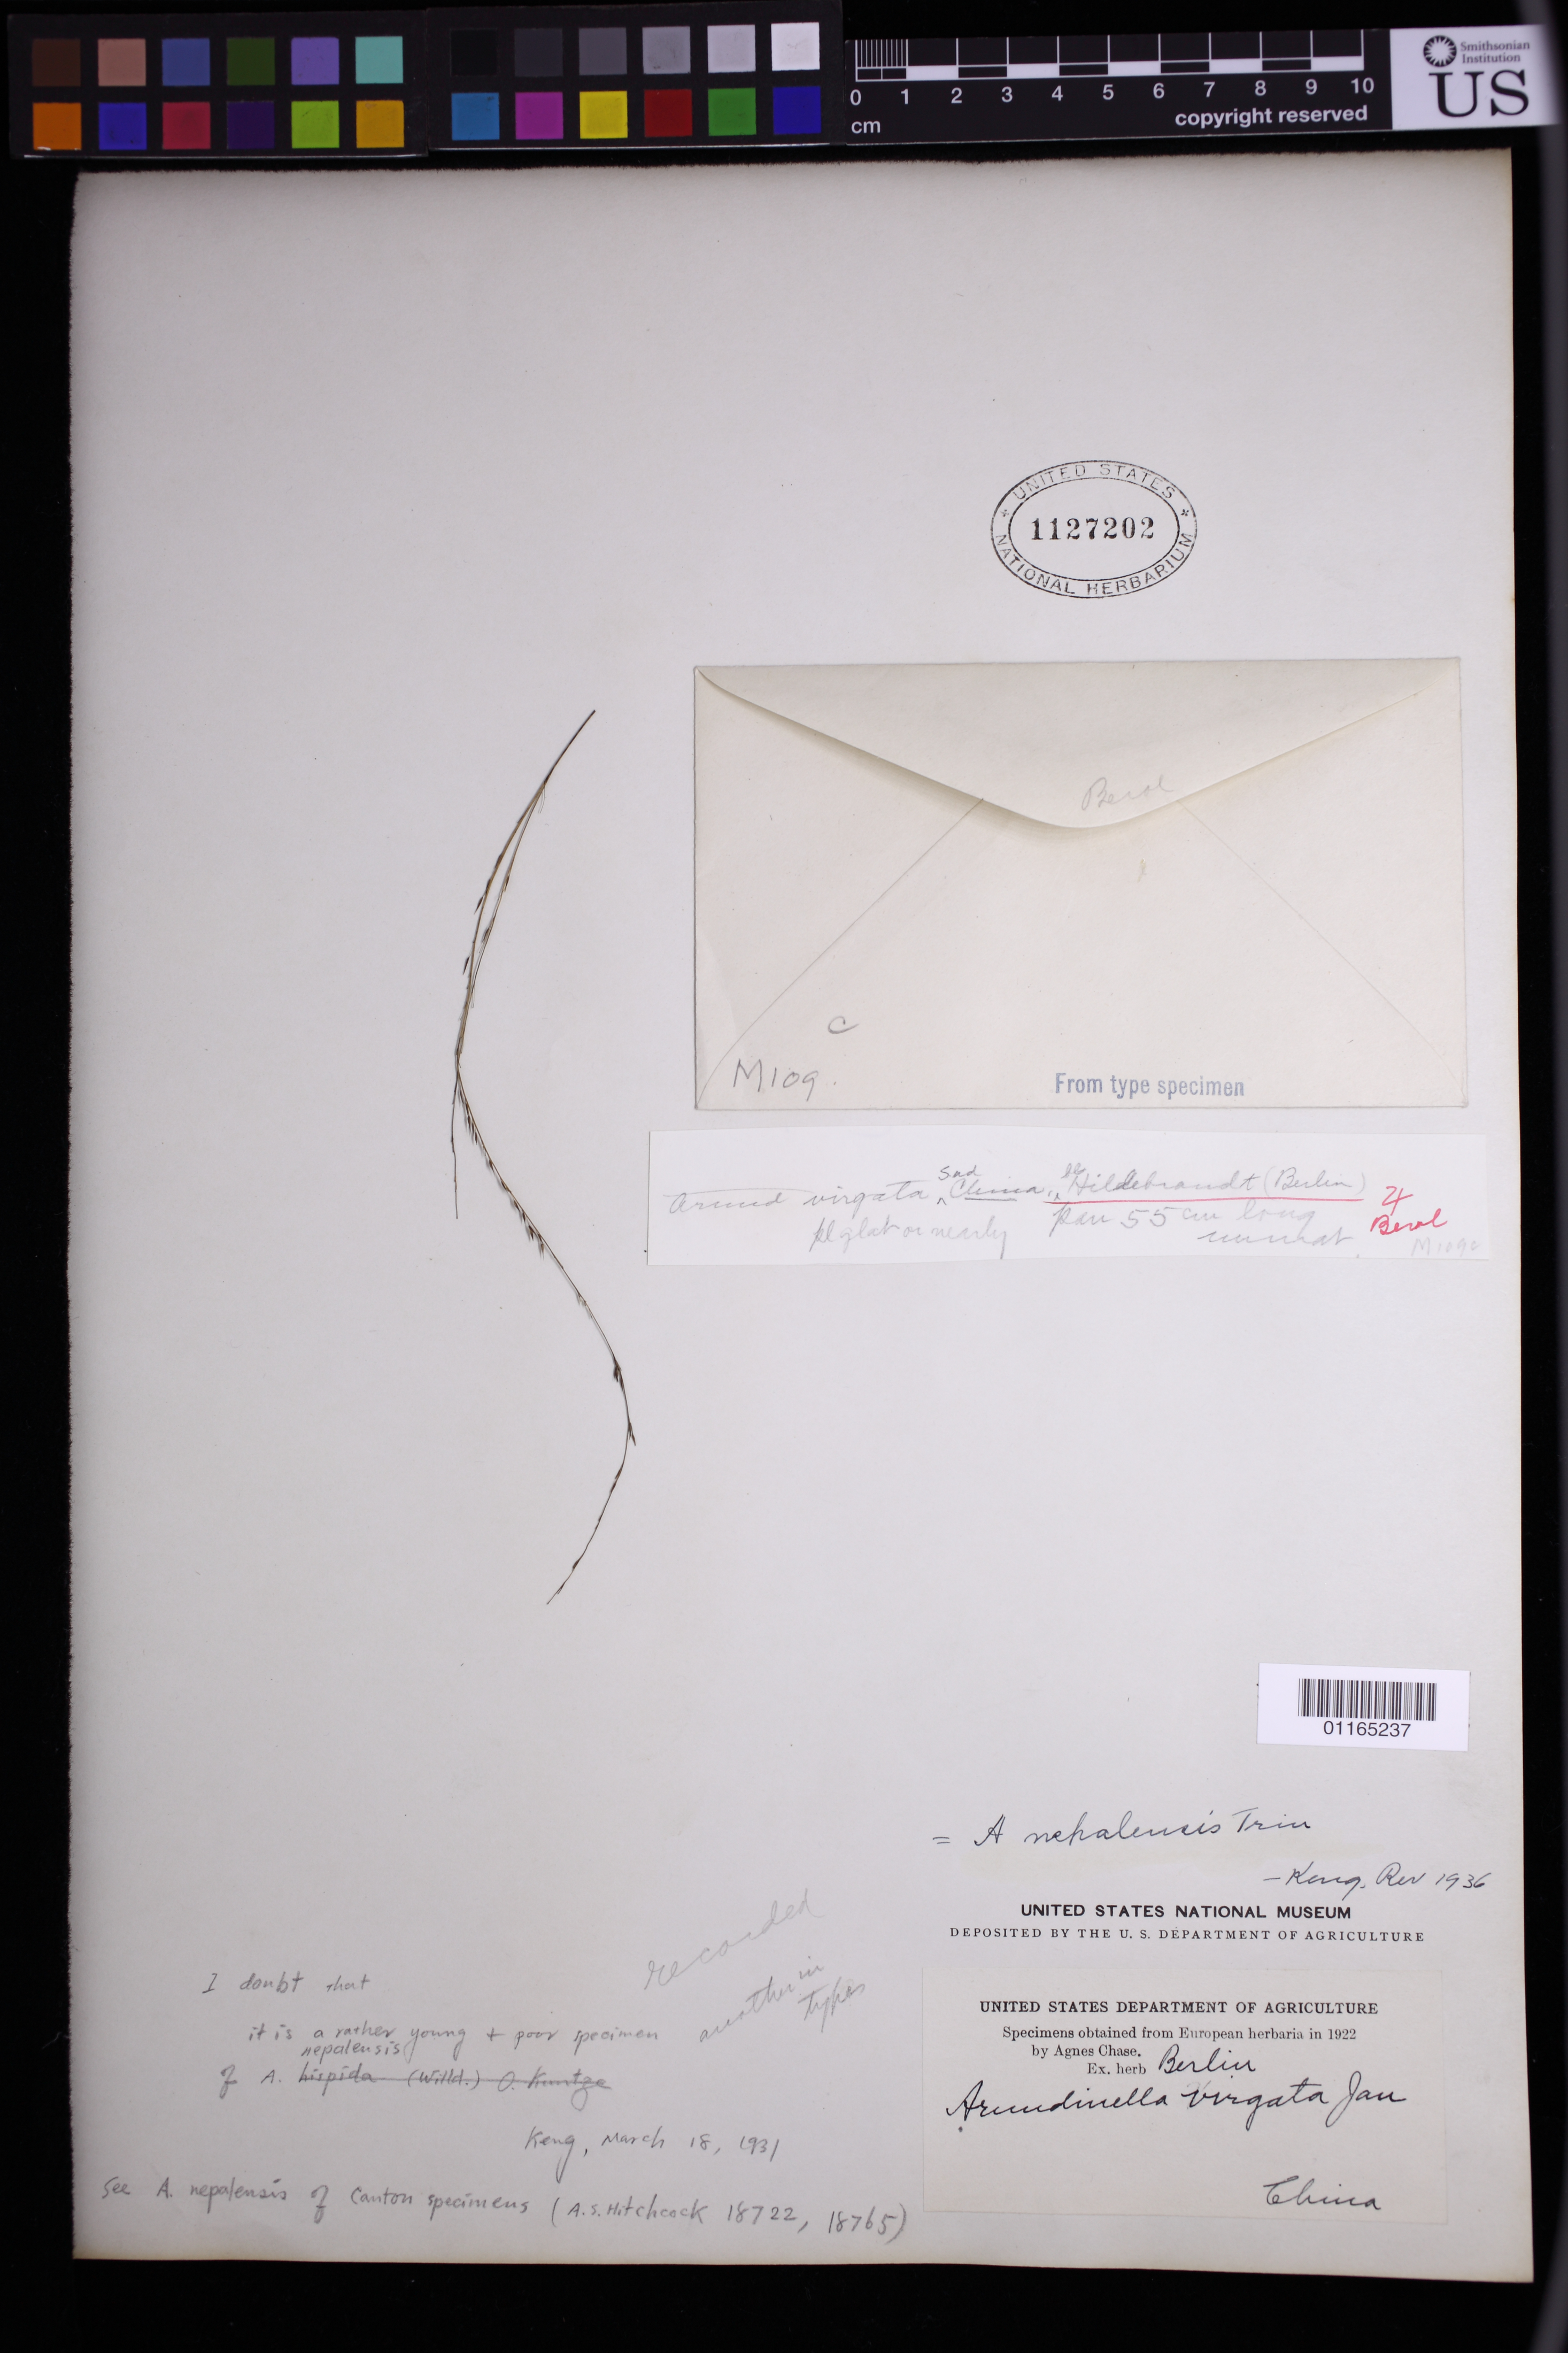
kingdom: Plantae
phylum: Tracheophyta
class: Liliopsida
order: Poales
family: Poaceae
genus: Arundinella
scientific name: Arundinella virgata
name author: Janowski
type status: Type Collection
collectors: W. Hillebrand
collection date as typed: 1865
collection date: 1865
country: China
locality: S. China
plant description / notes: Fragmentary material of type specimen ex herb. Berlin.; Collector (mis) cited as "Hillebrandt" in protologue.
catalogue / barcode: US 1127202